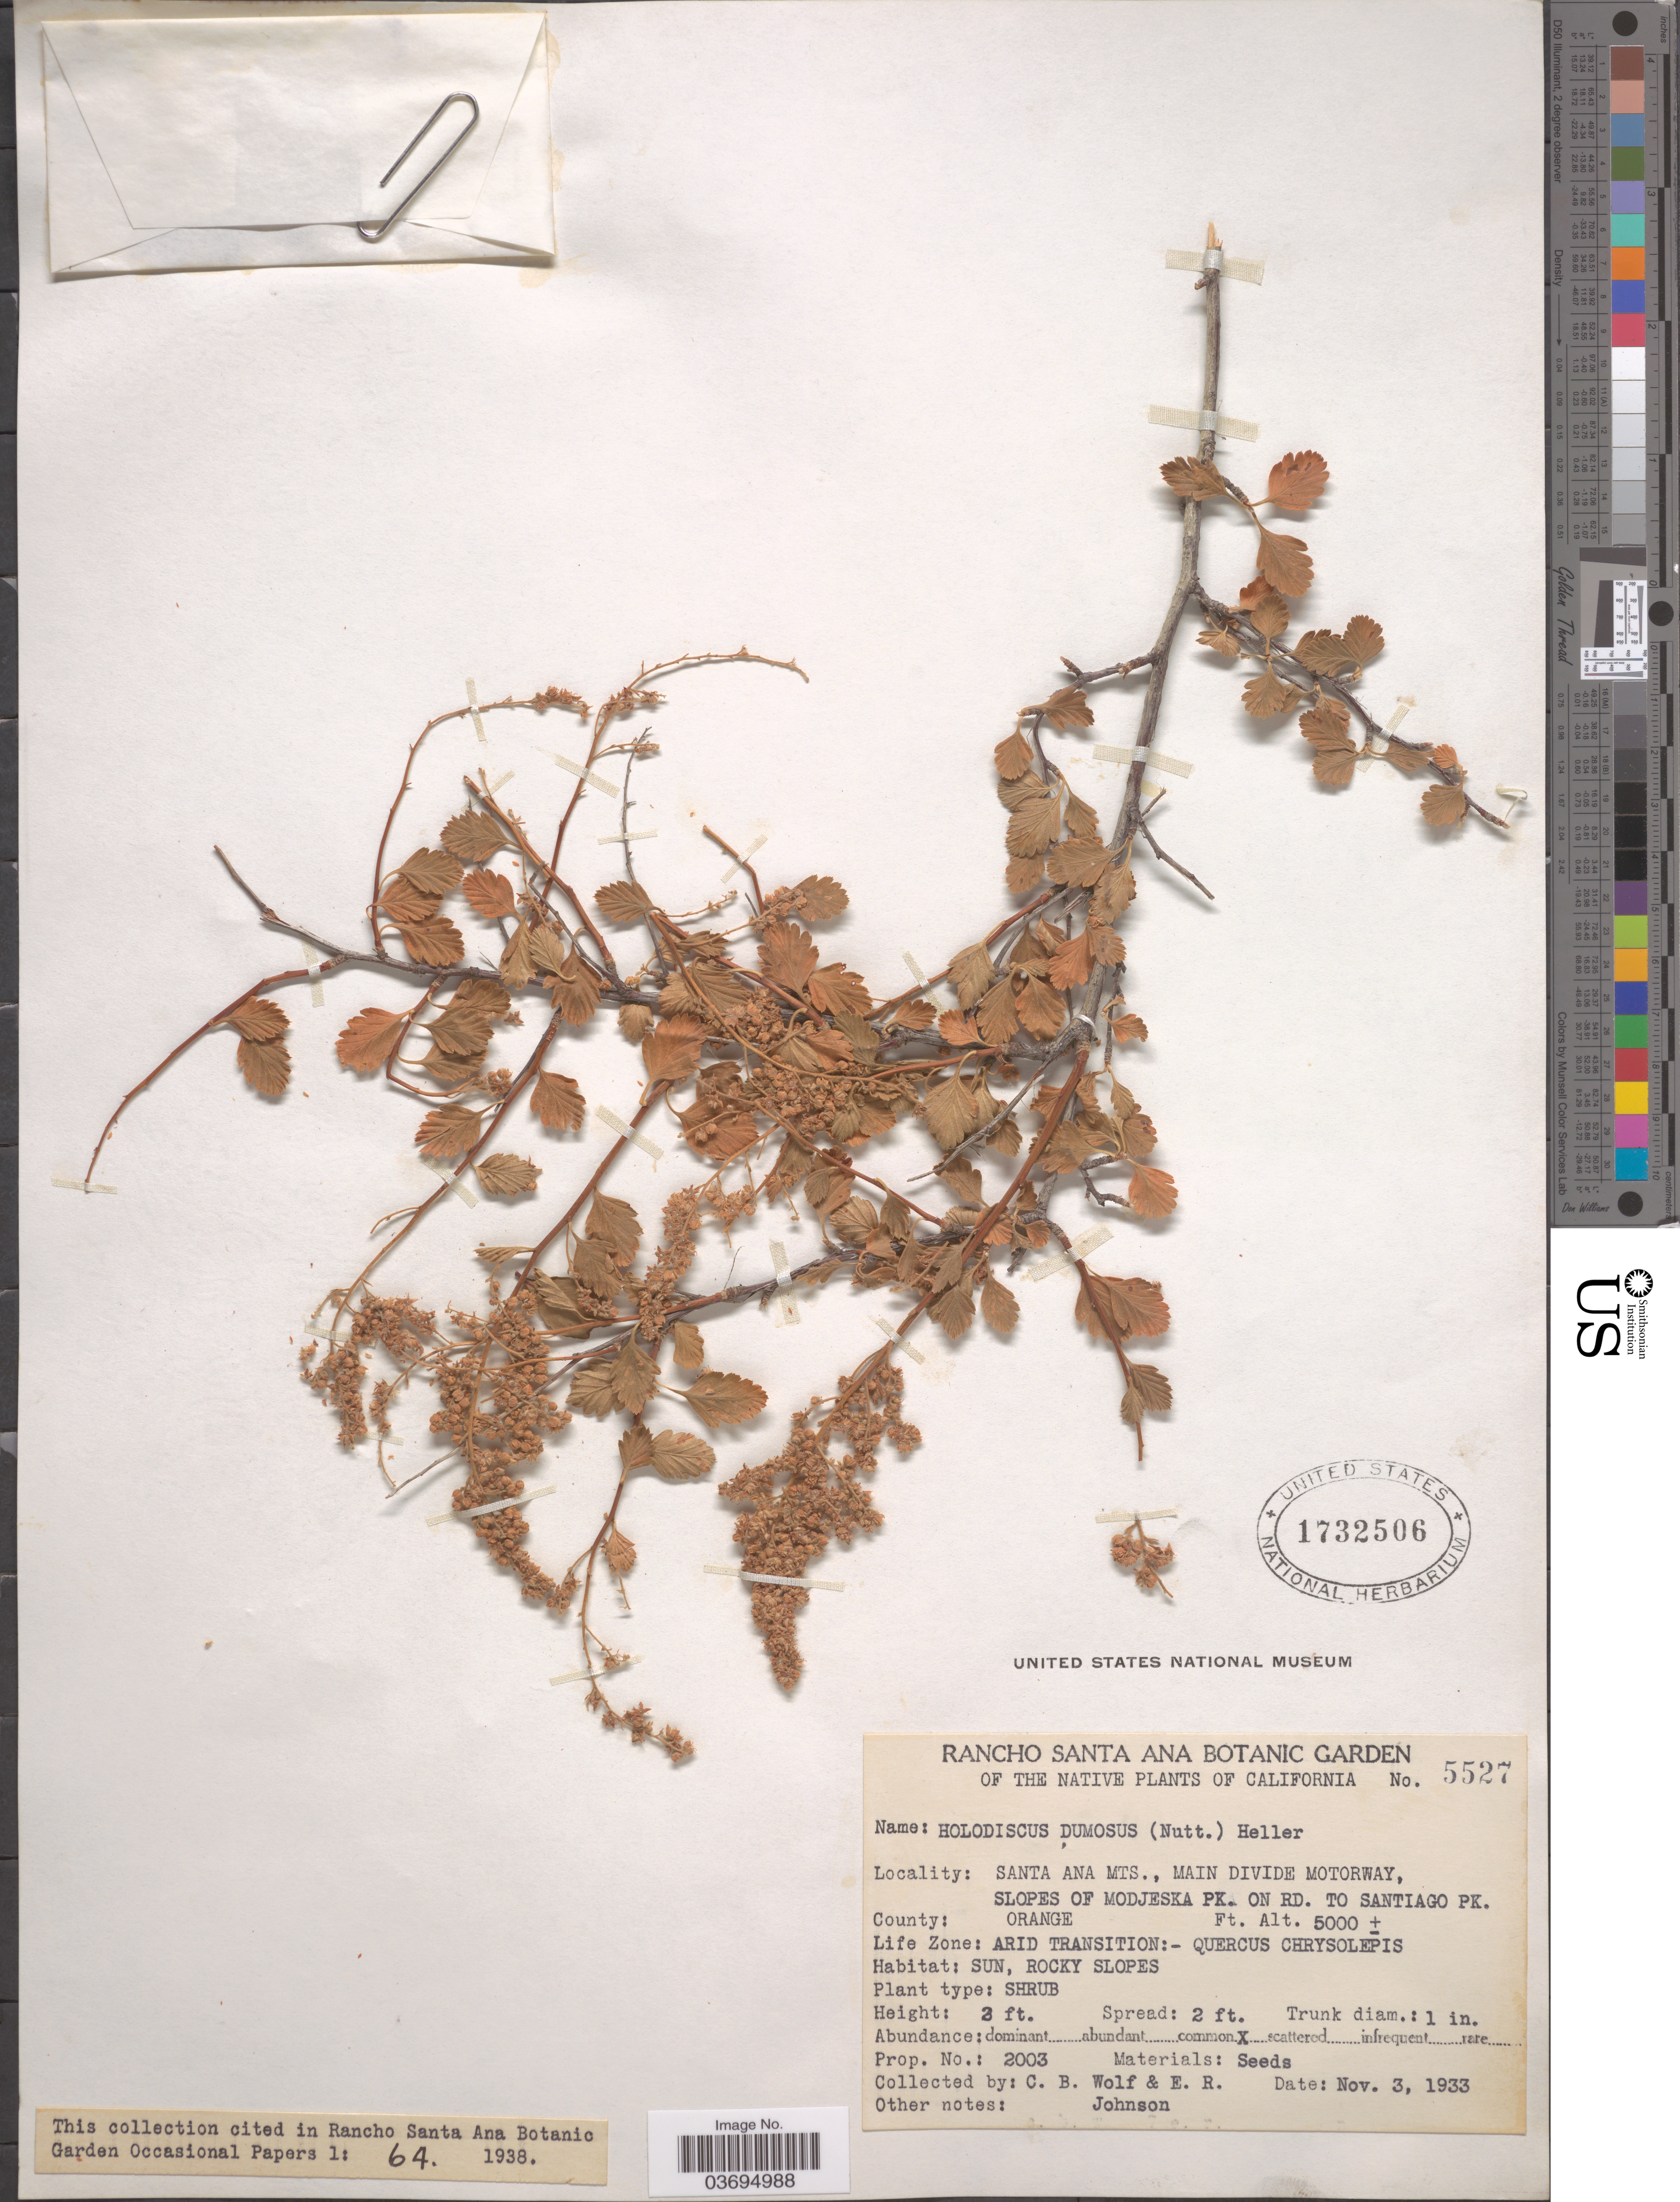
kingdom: Plantae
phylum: Tracheophyta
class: Magnoliopsida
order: Rosales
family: Rosaceae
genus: Holodiscus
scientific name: Holodiscus discolor var. dumosus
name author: Maxim. ex J.M. Coult.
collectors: C. B. Wolf & E. R. Johnson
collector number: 5527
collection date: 1933-11-03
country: United States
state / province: California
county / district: Orange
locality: Santa Ana Mts., Main Divide Motorway, Slopes of Modjeska Pk. O, Rd. to Santiago Pk. County: Orange. Life Zone: Arid Transition:- Quercus Chrysolepis.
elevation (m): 1524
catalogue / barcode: US 1732506